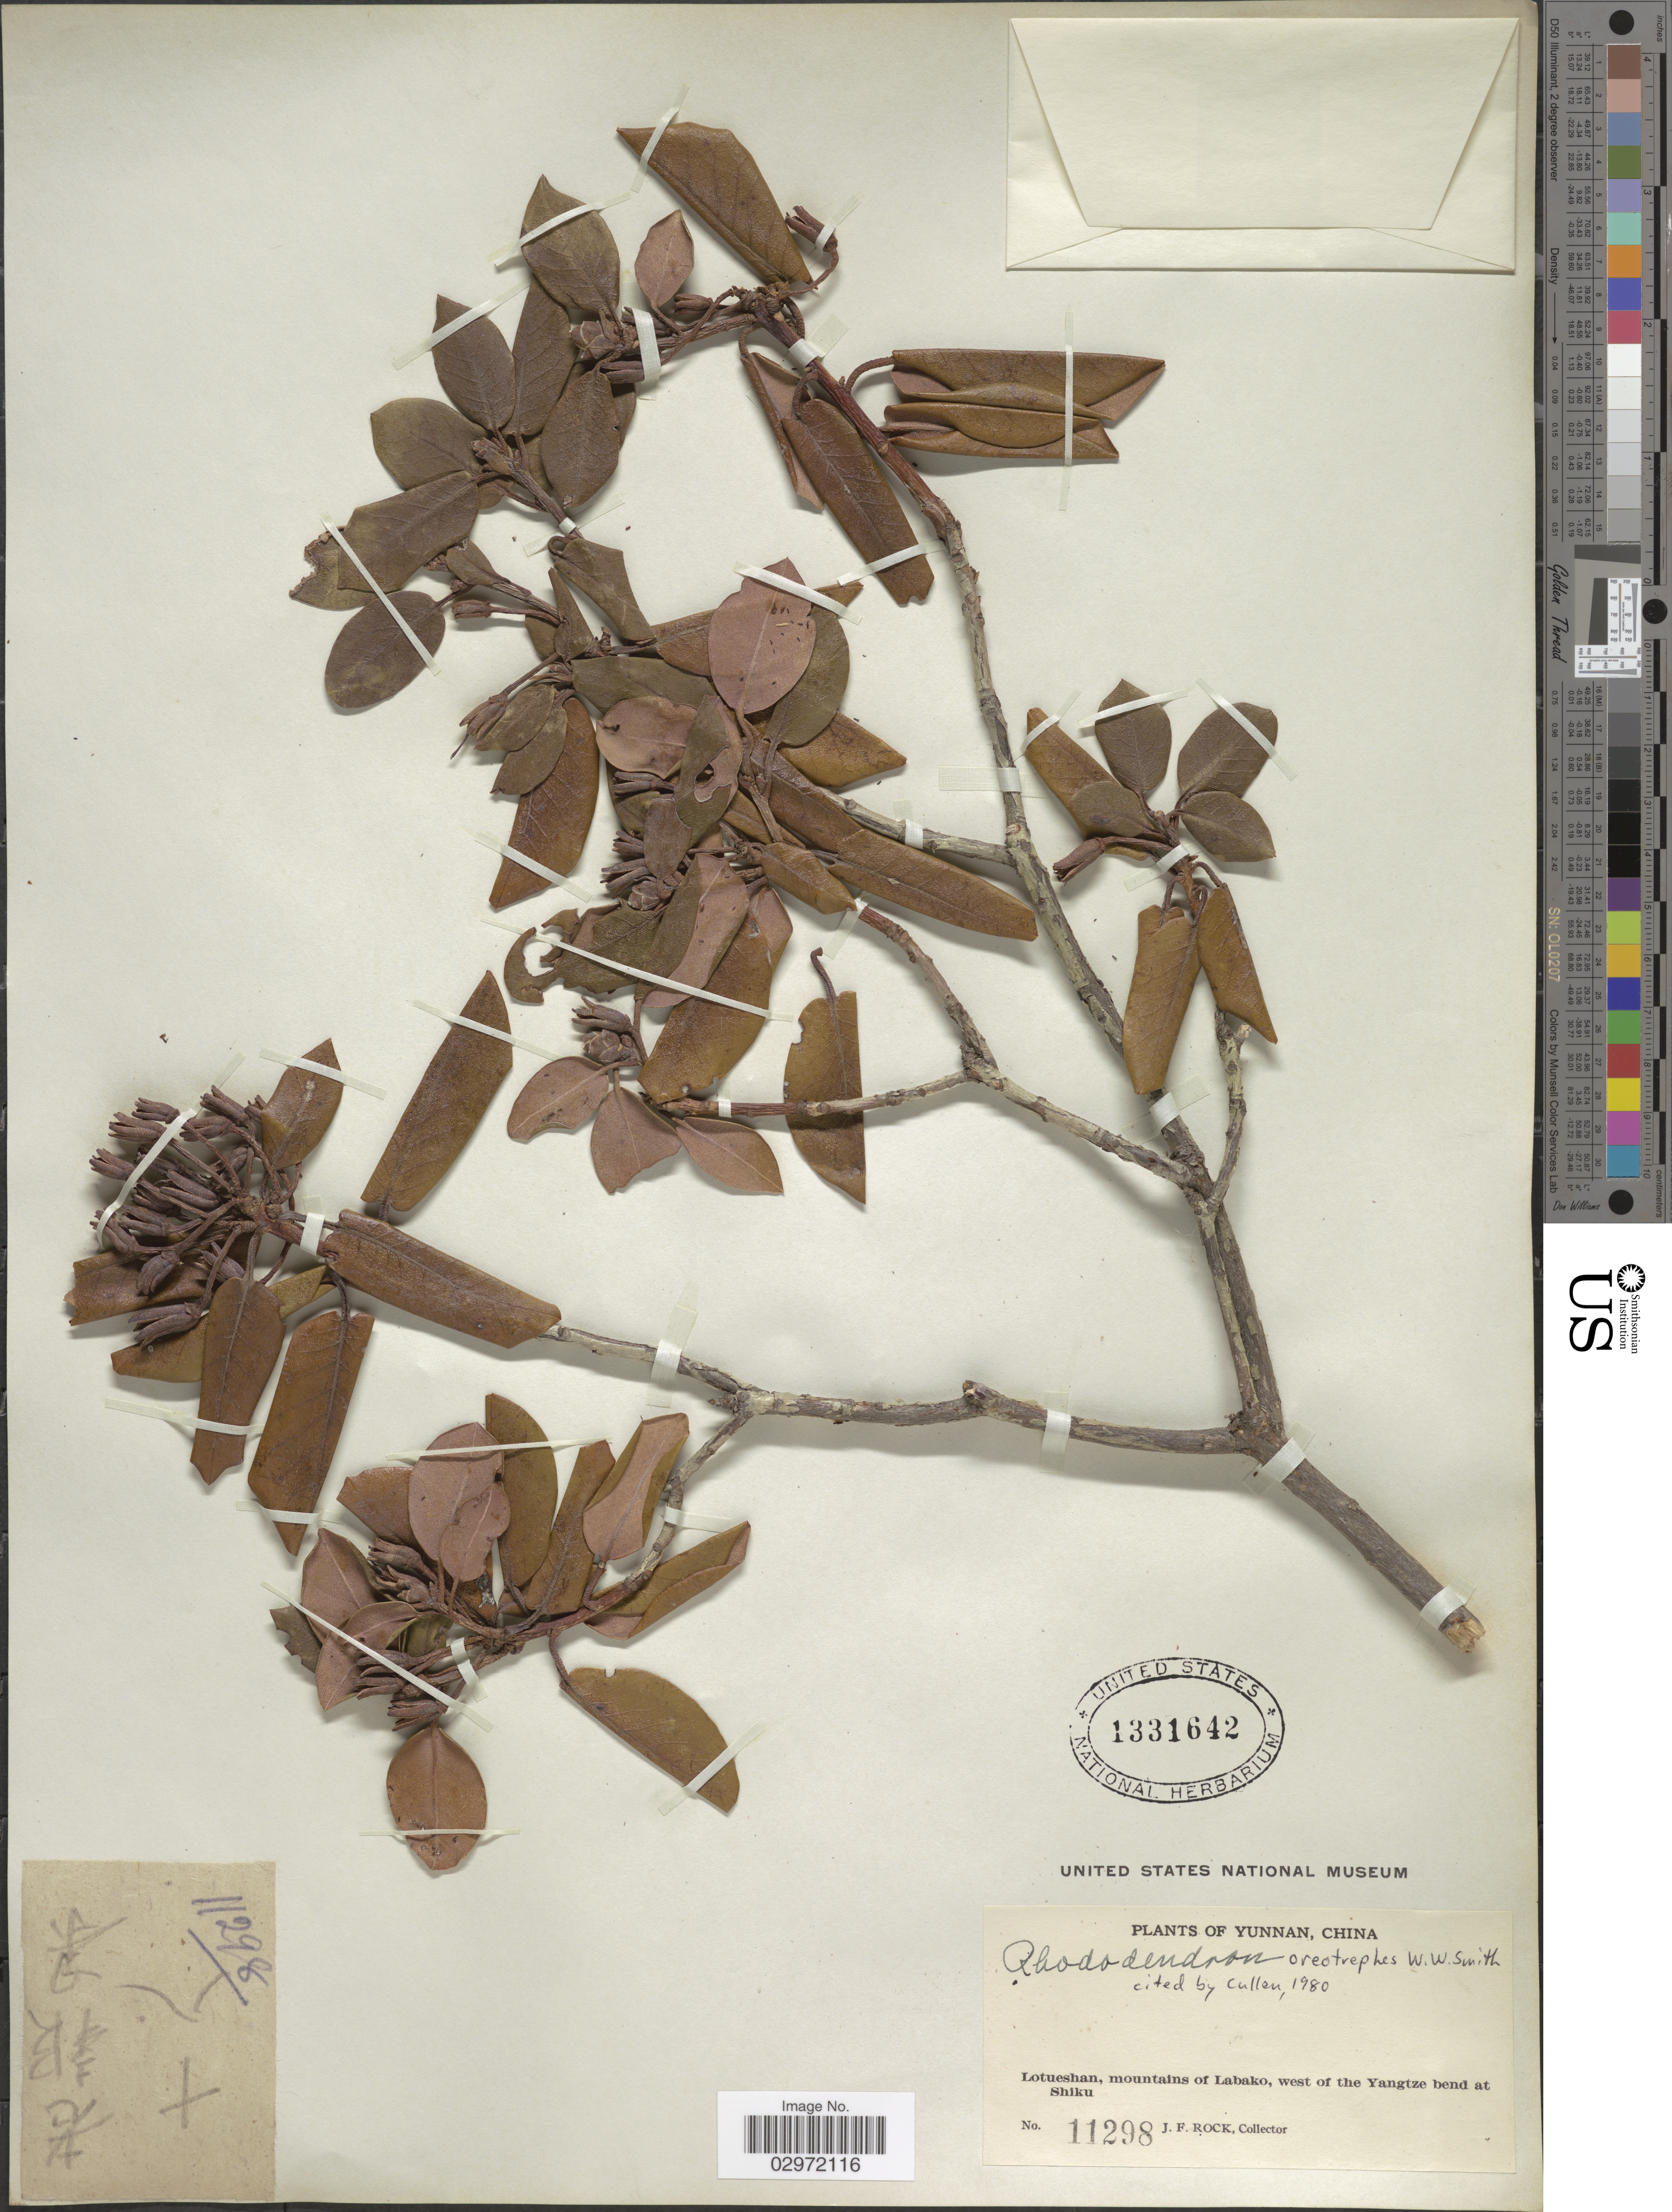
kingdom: Plantae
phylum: Tracheophyta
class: Magnoliopsida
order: Ericales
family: Ericaceae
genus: Rhododendron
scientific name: Rhododendron oreotrephes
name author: W.W. Sm.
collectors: J. Rock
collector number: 11298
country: China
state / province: Yunnan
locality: Lotueshan, mountains of Labako, west of the Yangtze bend at Shiku.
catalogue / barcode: US 1331642